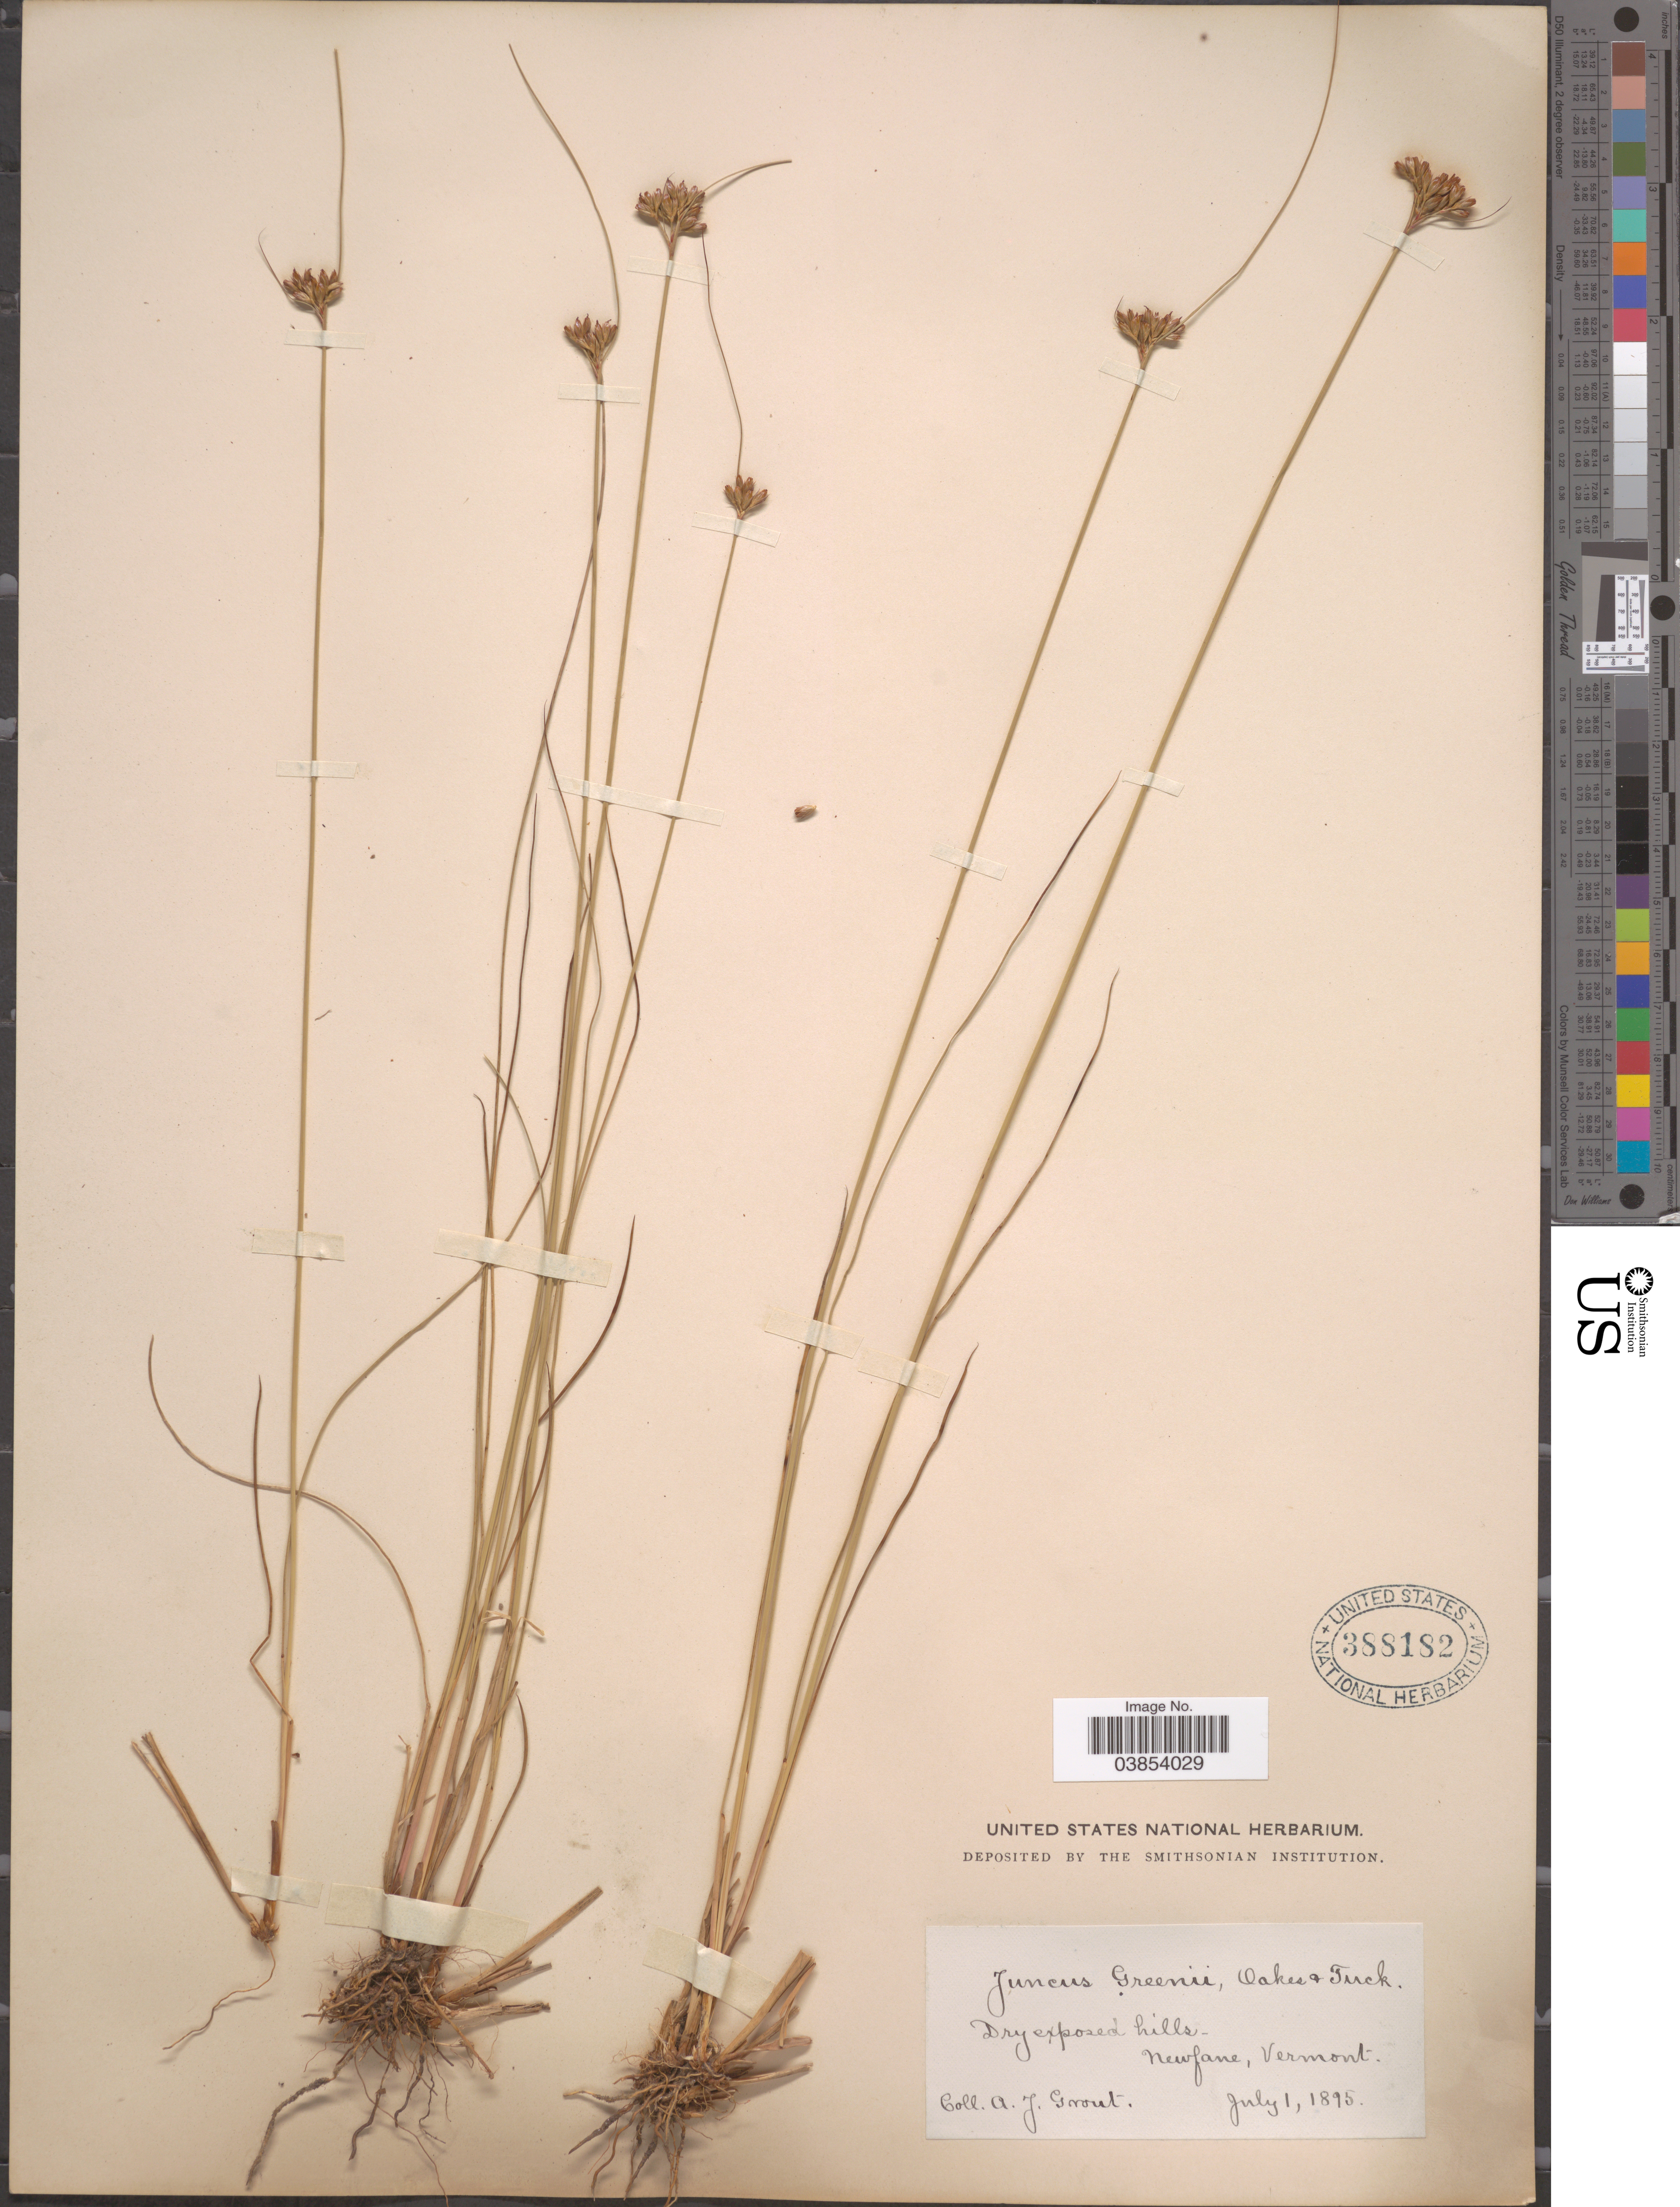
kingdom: Plantae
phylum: Tracheophyta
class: Liliopsida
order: Poales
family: Juncaceae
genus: Juncus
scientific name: Juncus greenei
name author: Oakes & Tuck.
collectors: A. J. Grout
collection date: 1895-07-01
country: United States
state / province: Vermont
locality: Newfane.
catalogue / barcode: US 388182